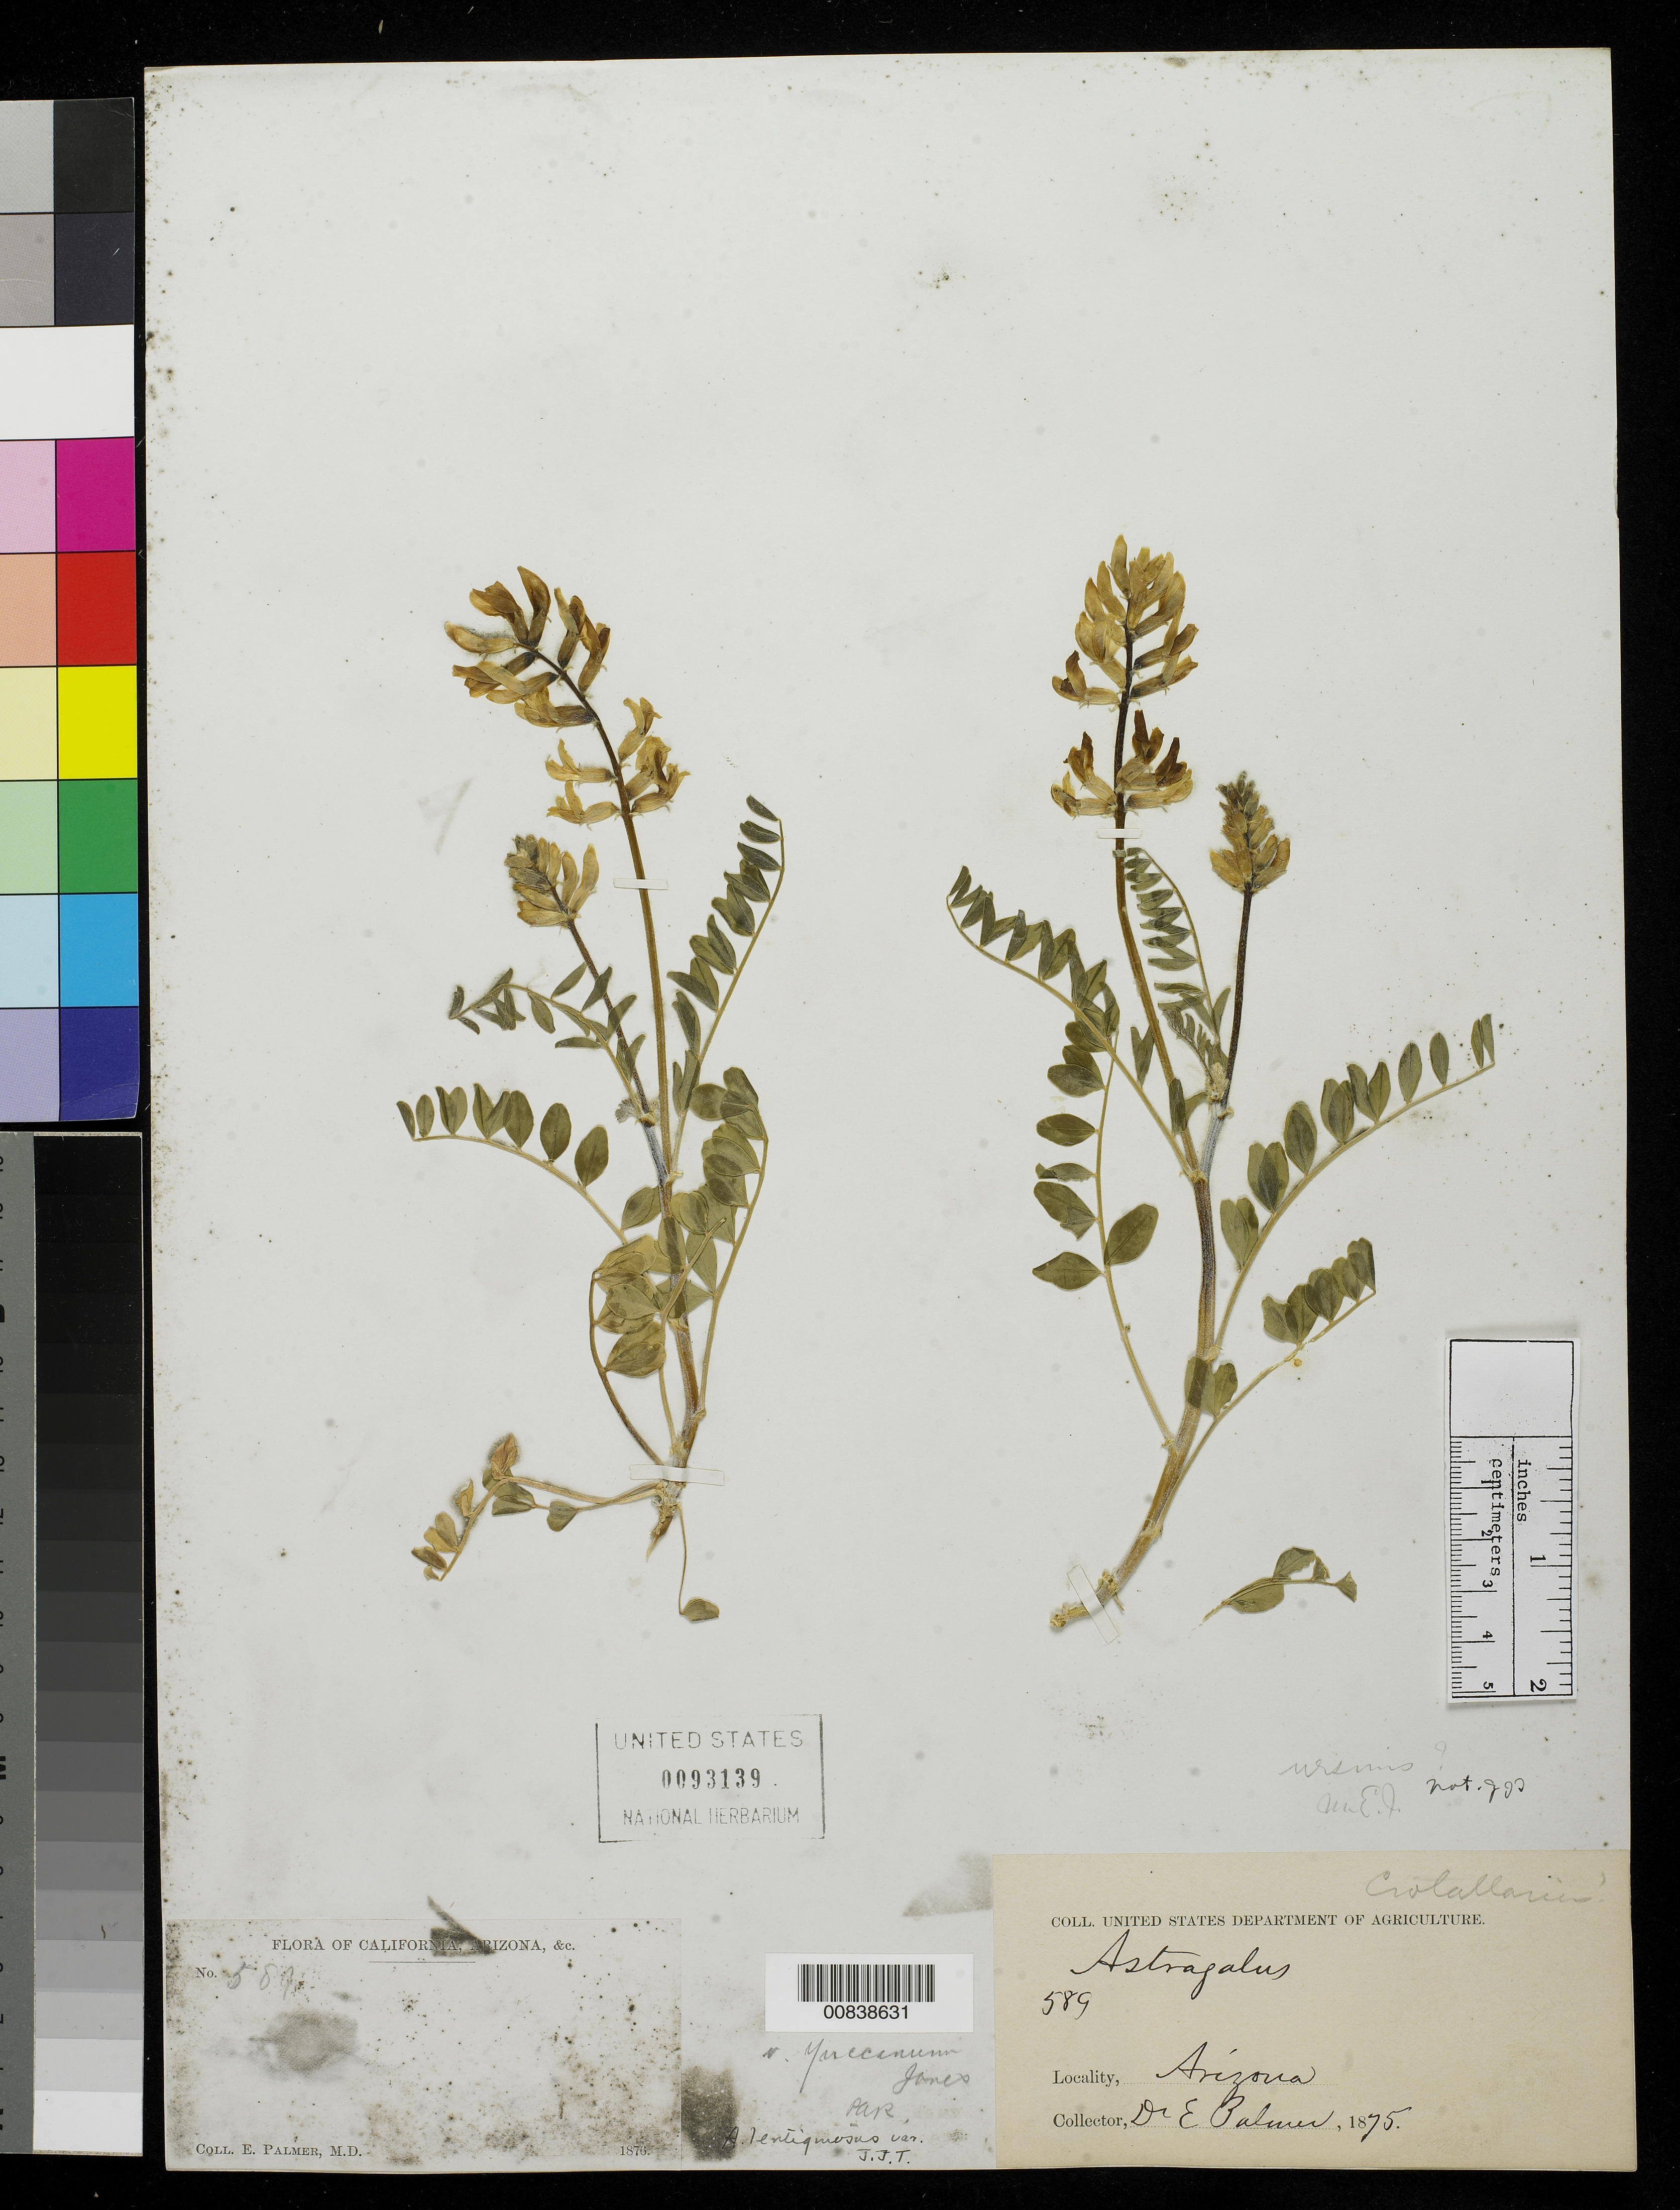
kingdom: Plantae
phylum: Tracheophyta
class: Magnoliopsida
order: Fabales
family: Fabaceae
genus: Astragalus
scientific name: Astragalus lentiginosus var. yuccanus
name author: M.E. Jones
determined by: Rydberg, P. A.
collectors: E. Palmer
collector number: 589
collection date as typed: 1875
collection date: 1875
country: United States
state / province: Arizona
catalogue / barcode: US 93139